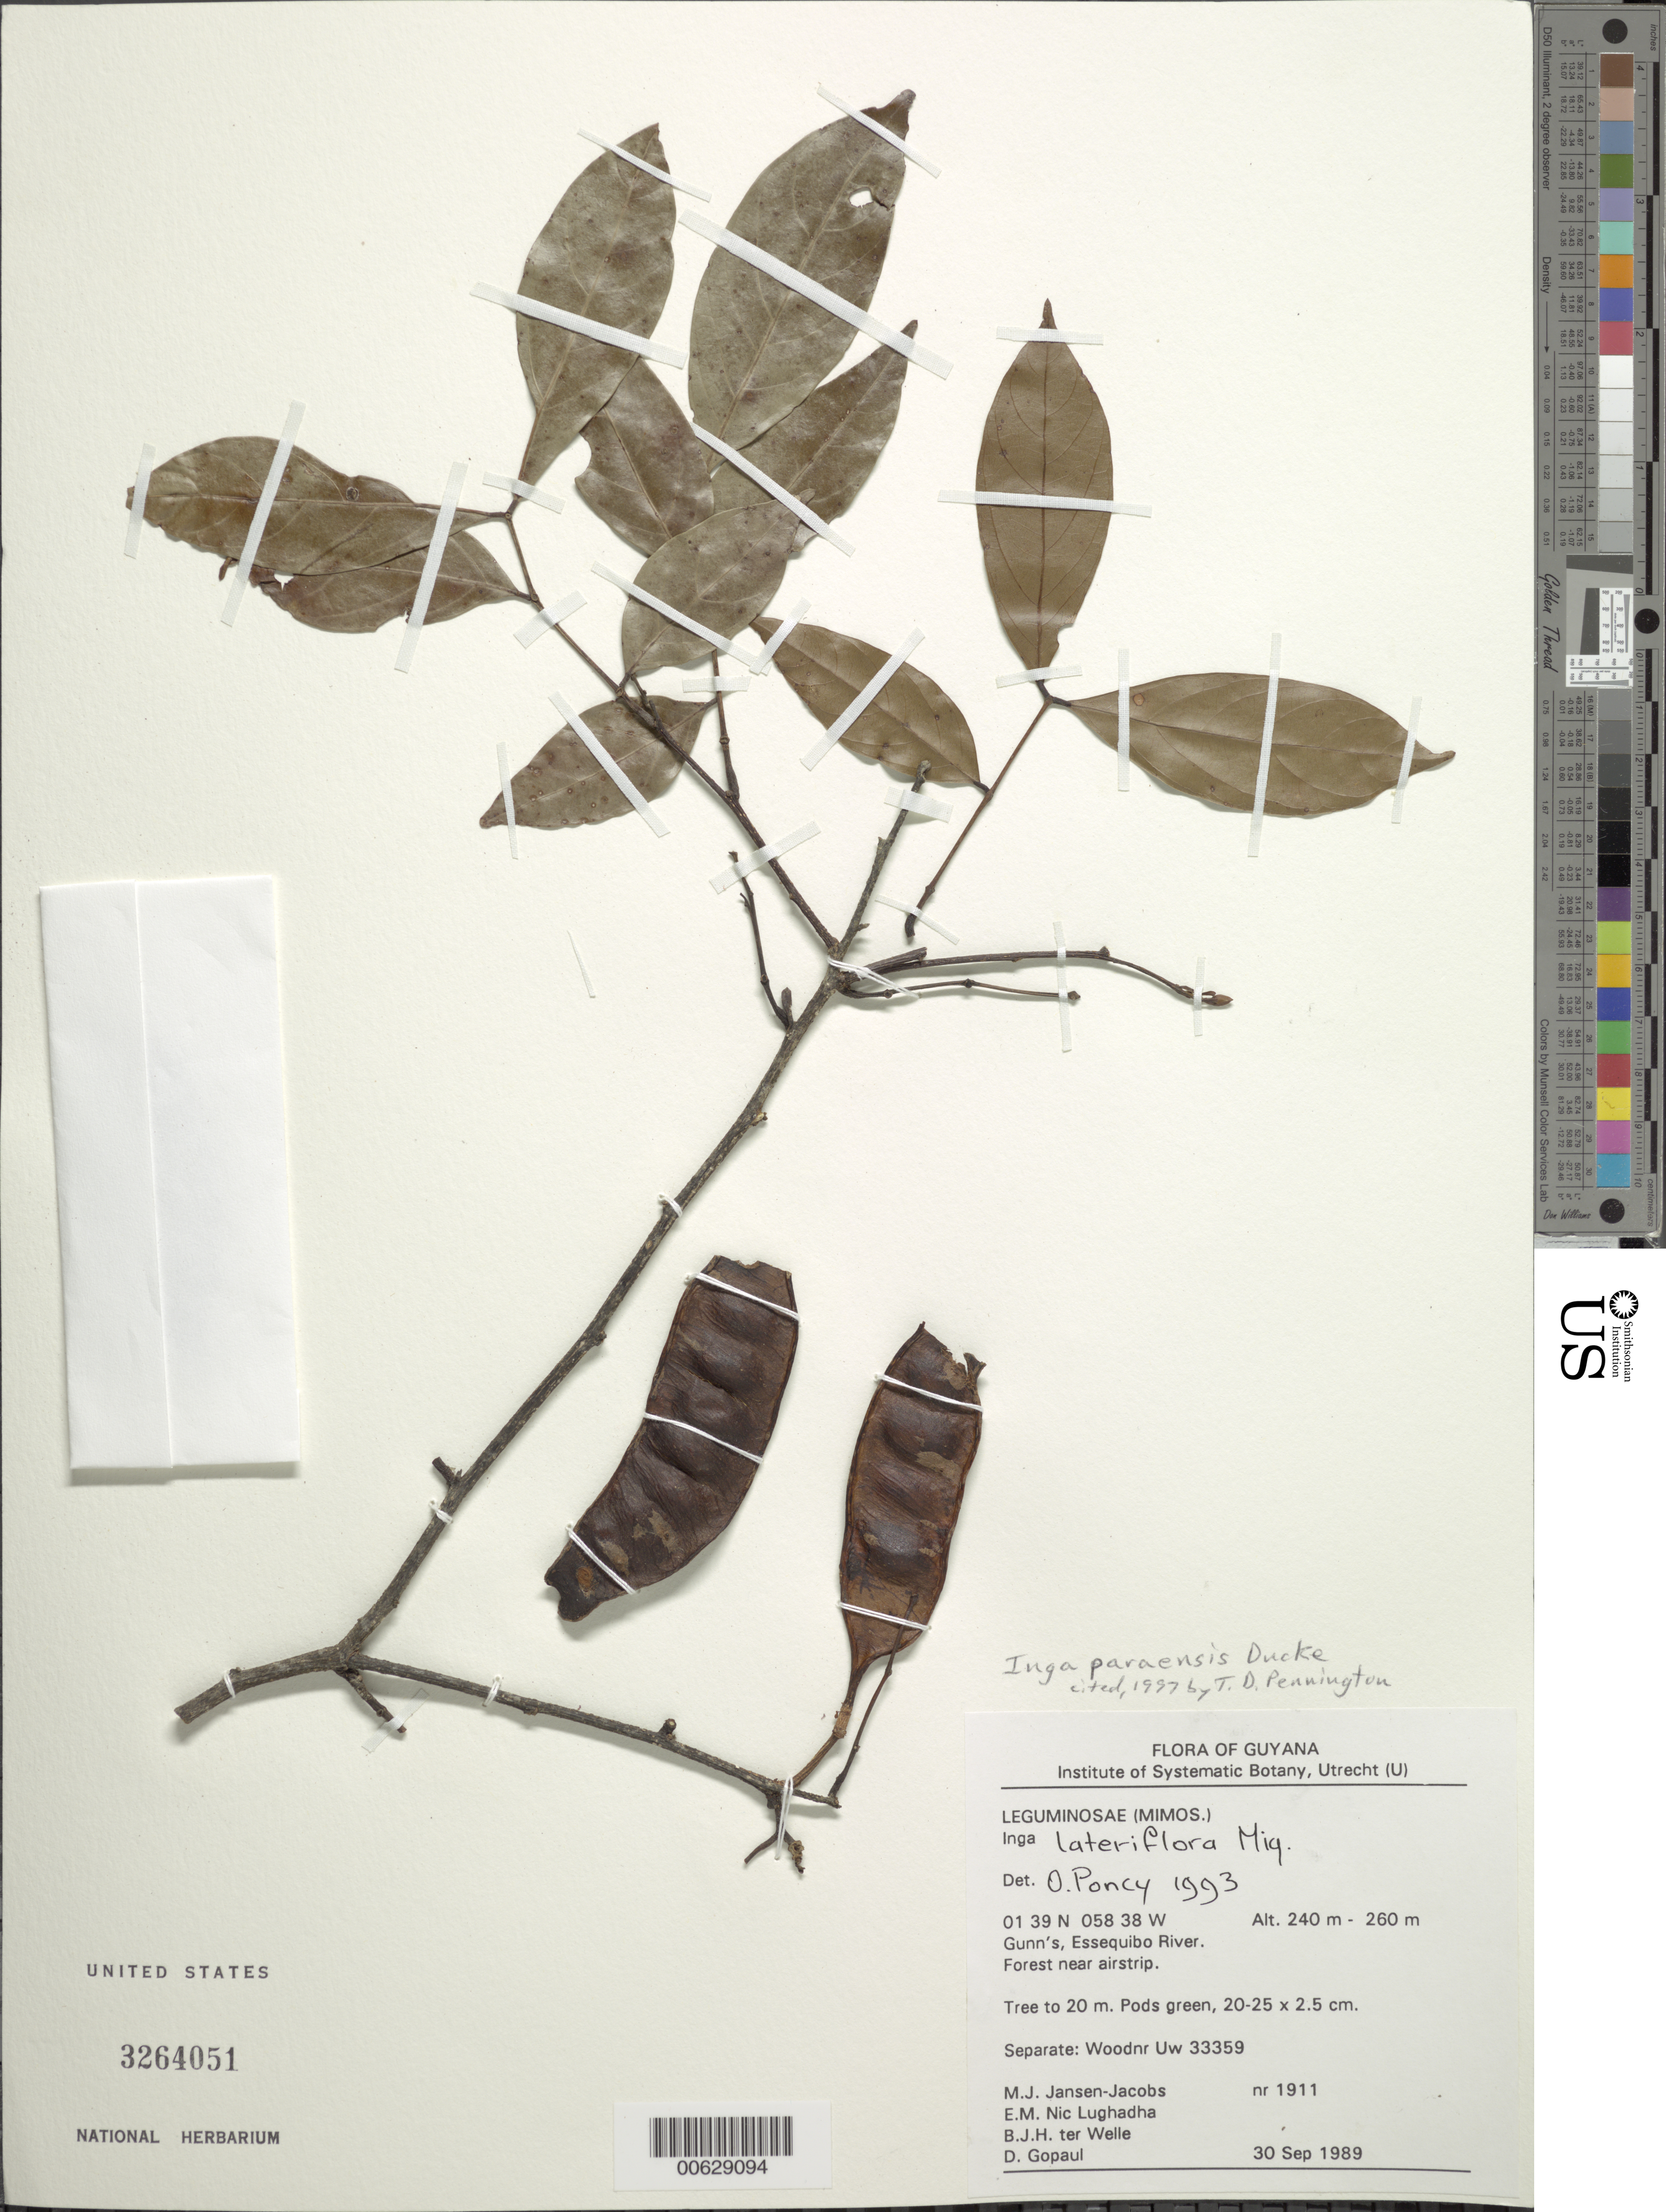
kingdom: Plantae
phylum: Tracheophyta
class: Magnoliopsida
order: Fabales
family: Fabaceae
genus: Inga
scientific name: Inga paraensis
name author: Ducke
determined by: Pennington, T. D., (K)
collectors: M. J. Jansen-Jacobs, E. Nic Lughadha, B. Welle & D. Gopaul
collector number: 1911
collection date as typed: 30-Sep-89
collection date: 1989-09-30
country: Guyana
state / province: U. Takutu-U. Essequibo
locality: Gunn's, Essequibo River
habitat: Forest near airstrip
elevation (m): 240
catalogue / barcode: US 3264051